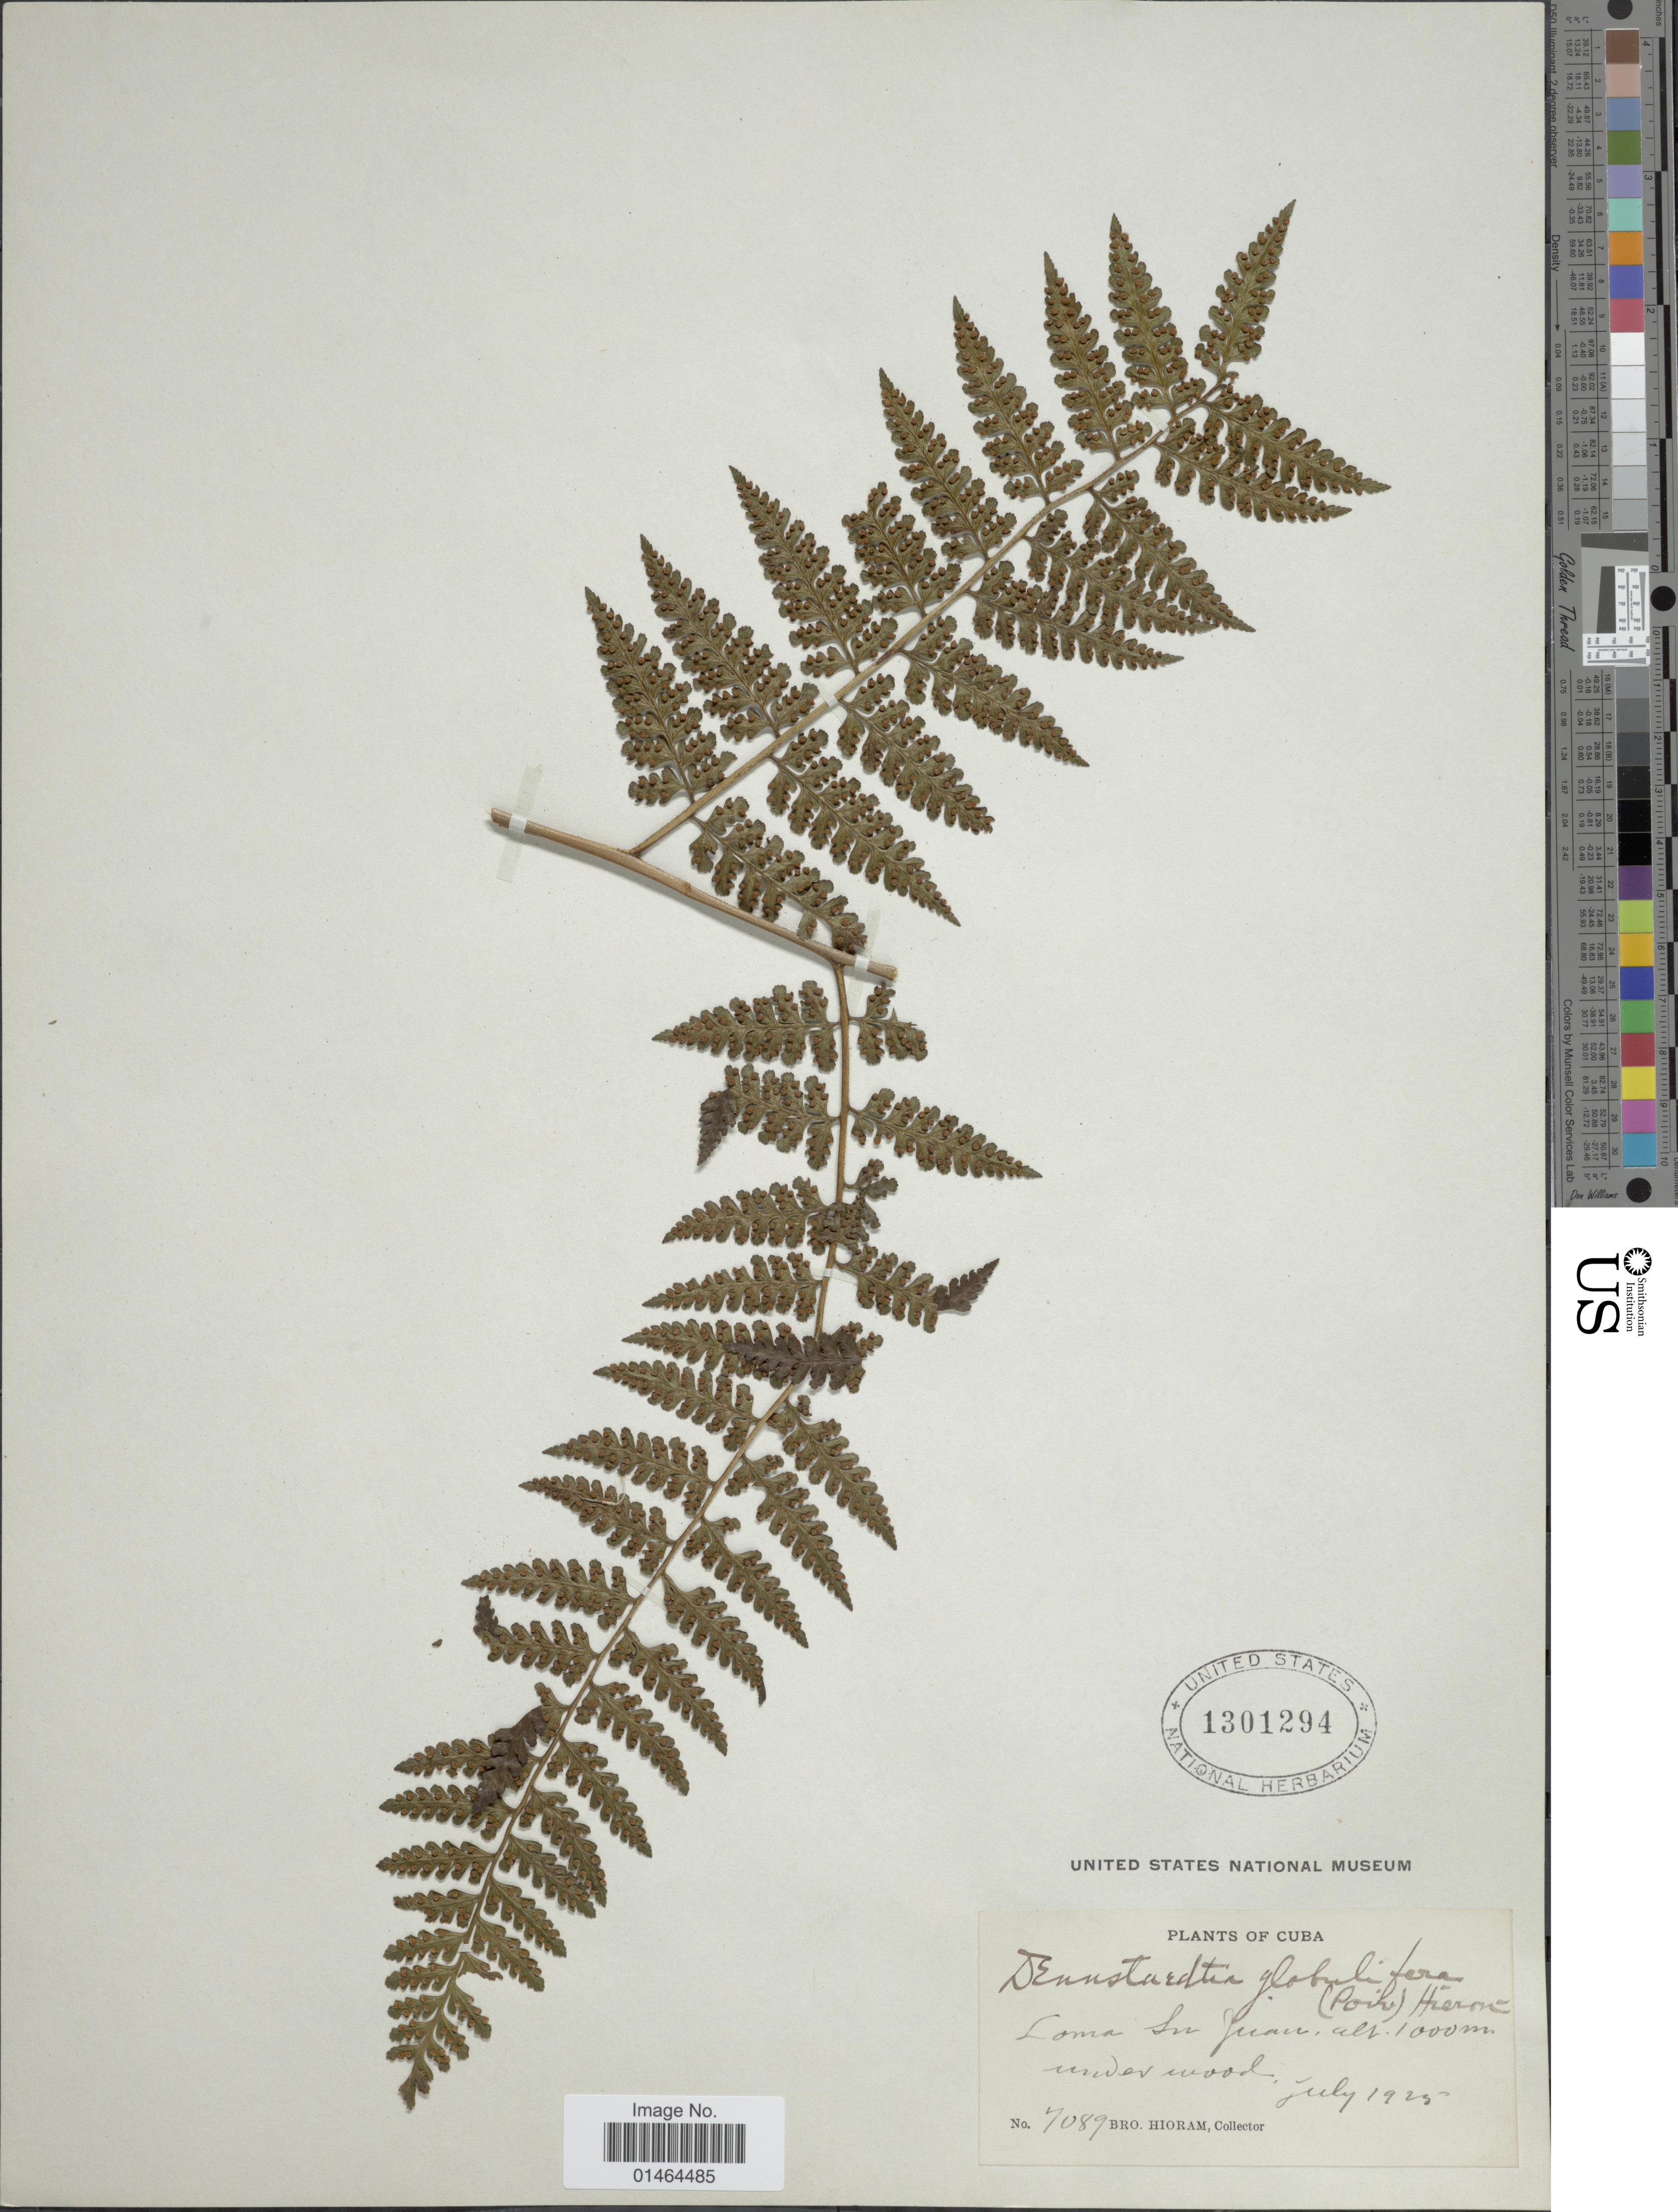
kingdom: Plantae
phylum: Tracheophyta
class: Polypodiopsida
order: Polypodiales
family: Dennstaedtiaceae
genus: Dennstaedtia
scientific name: Dennstaedtia globulifera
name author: (Poir.) Hieron.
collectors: Bro. Hioram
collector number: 7089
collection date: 1925-07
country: Cuba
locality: Loma Sn Juan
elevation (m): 1000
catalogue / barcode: US 1301294